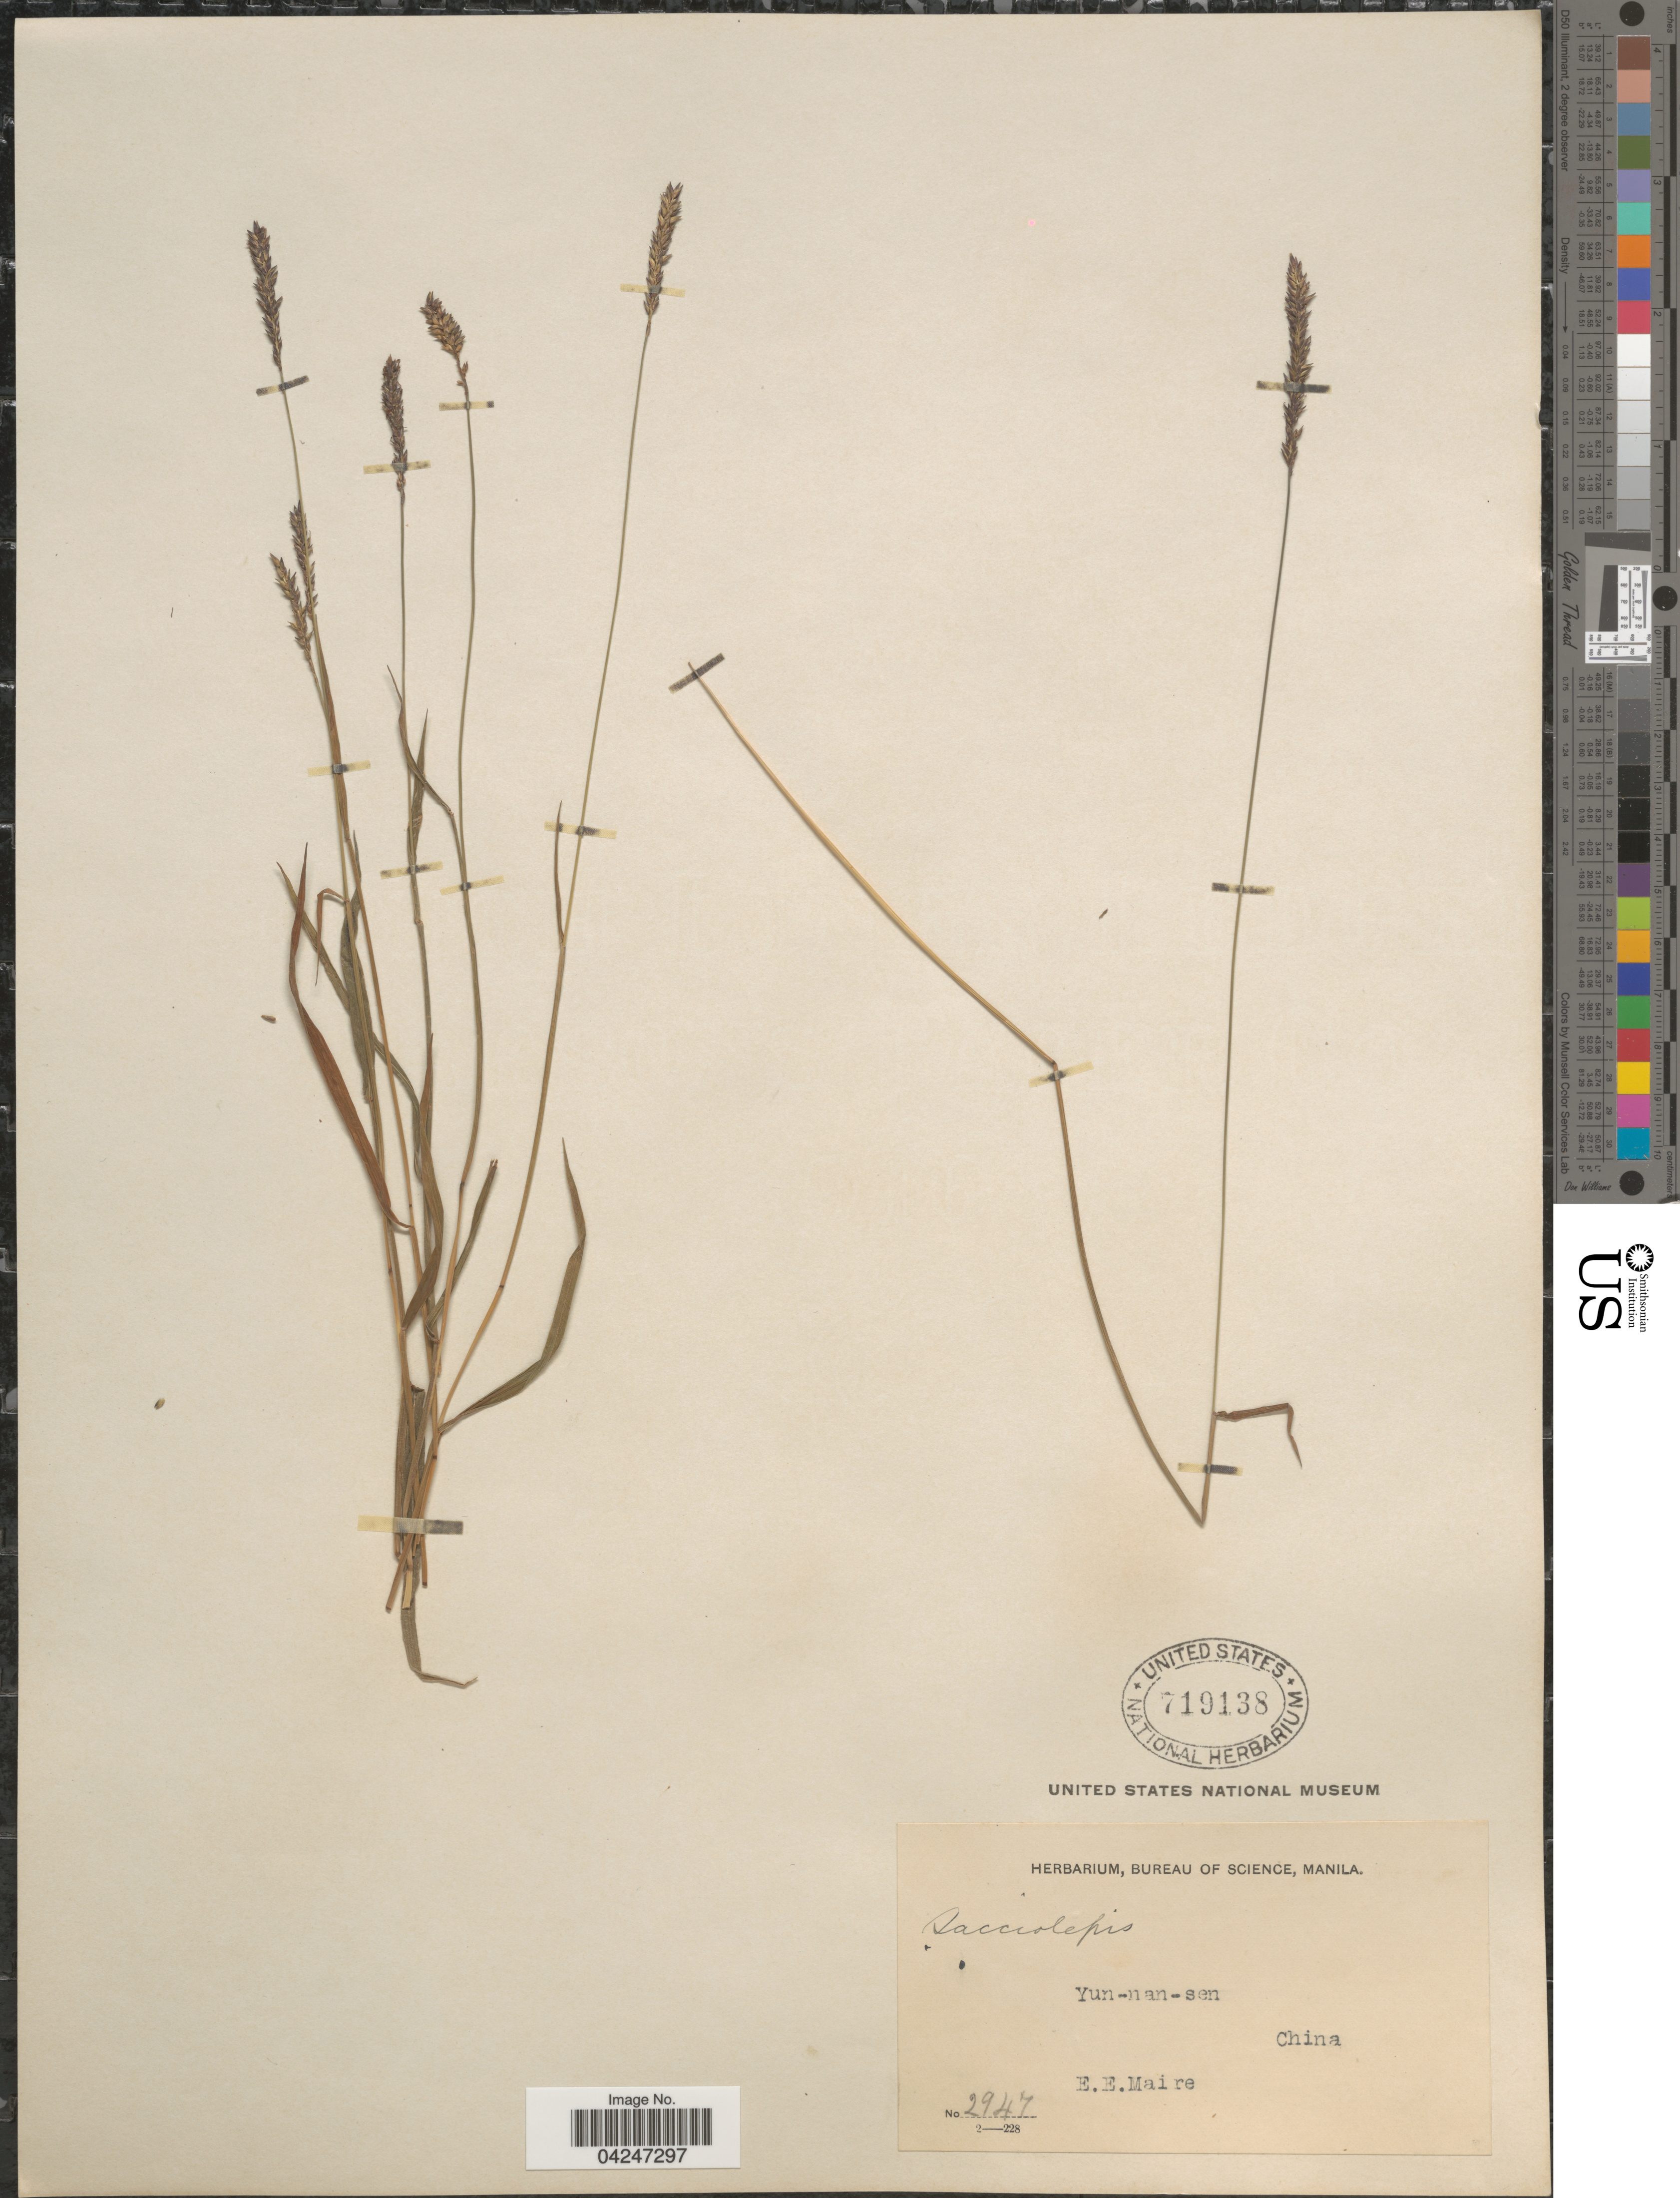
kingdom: Plantae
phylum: Tracheophyta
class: Liliopsida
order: Poales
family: Poaceae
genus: Sacciolepis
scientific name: Sacciolepis indica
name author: (L.) Chase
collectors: E. E. Maire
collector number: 2947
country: China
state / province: Yunnan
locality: Yun-nan-sen.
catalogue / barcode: US 719138